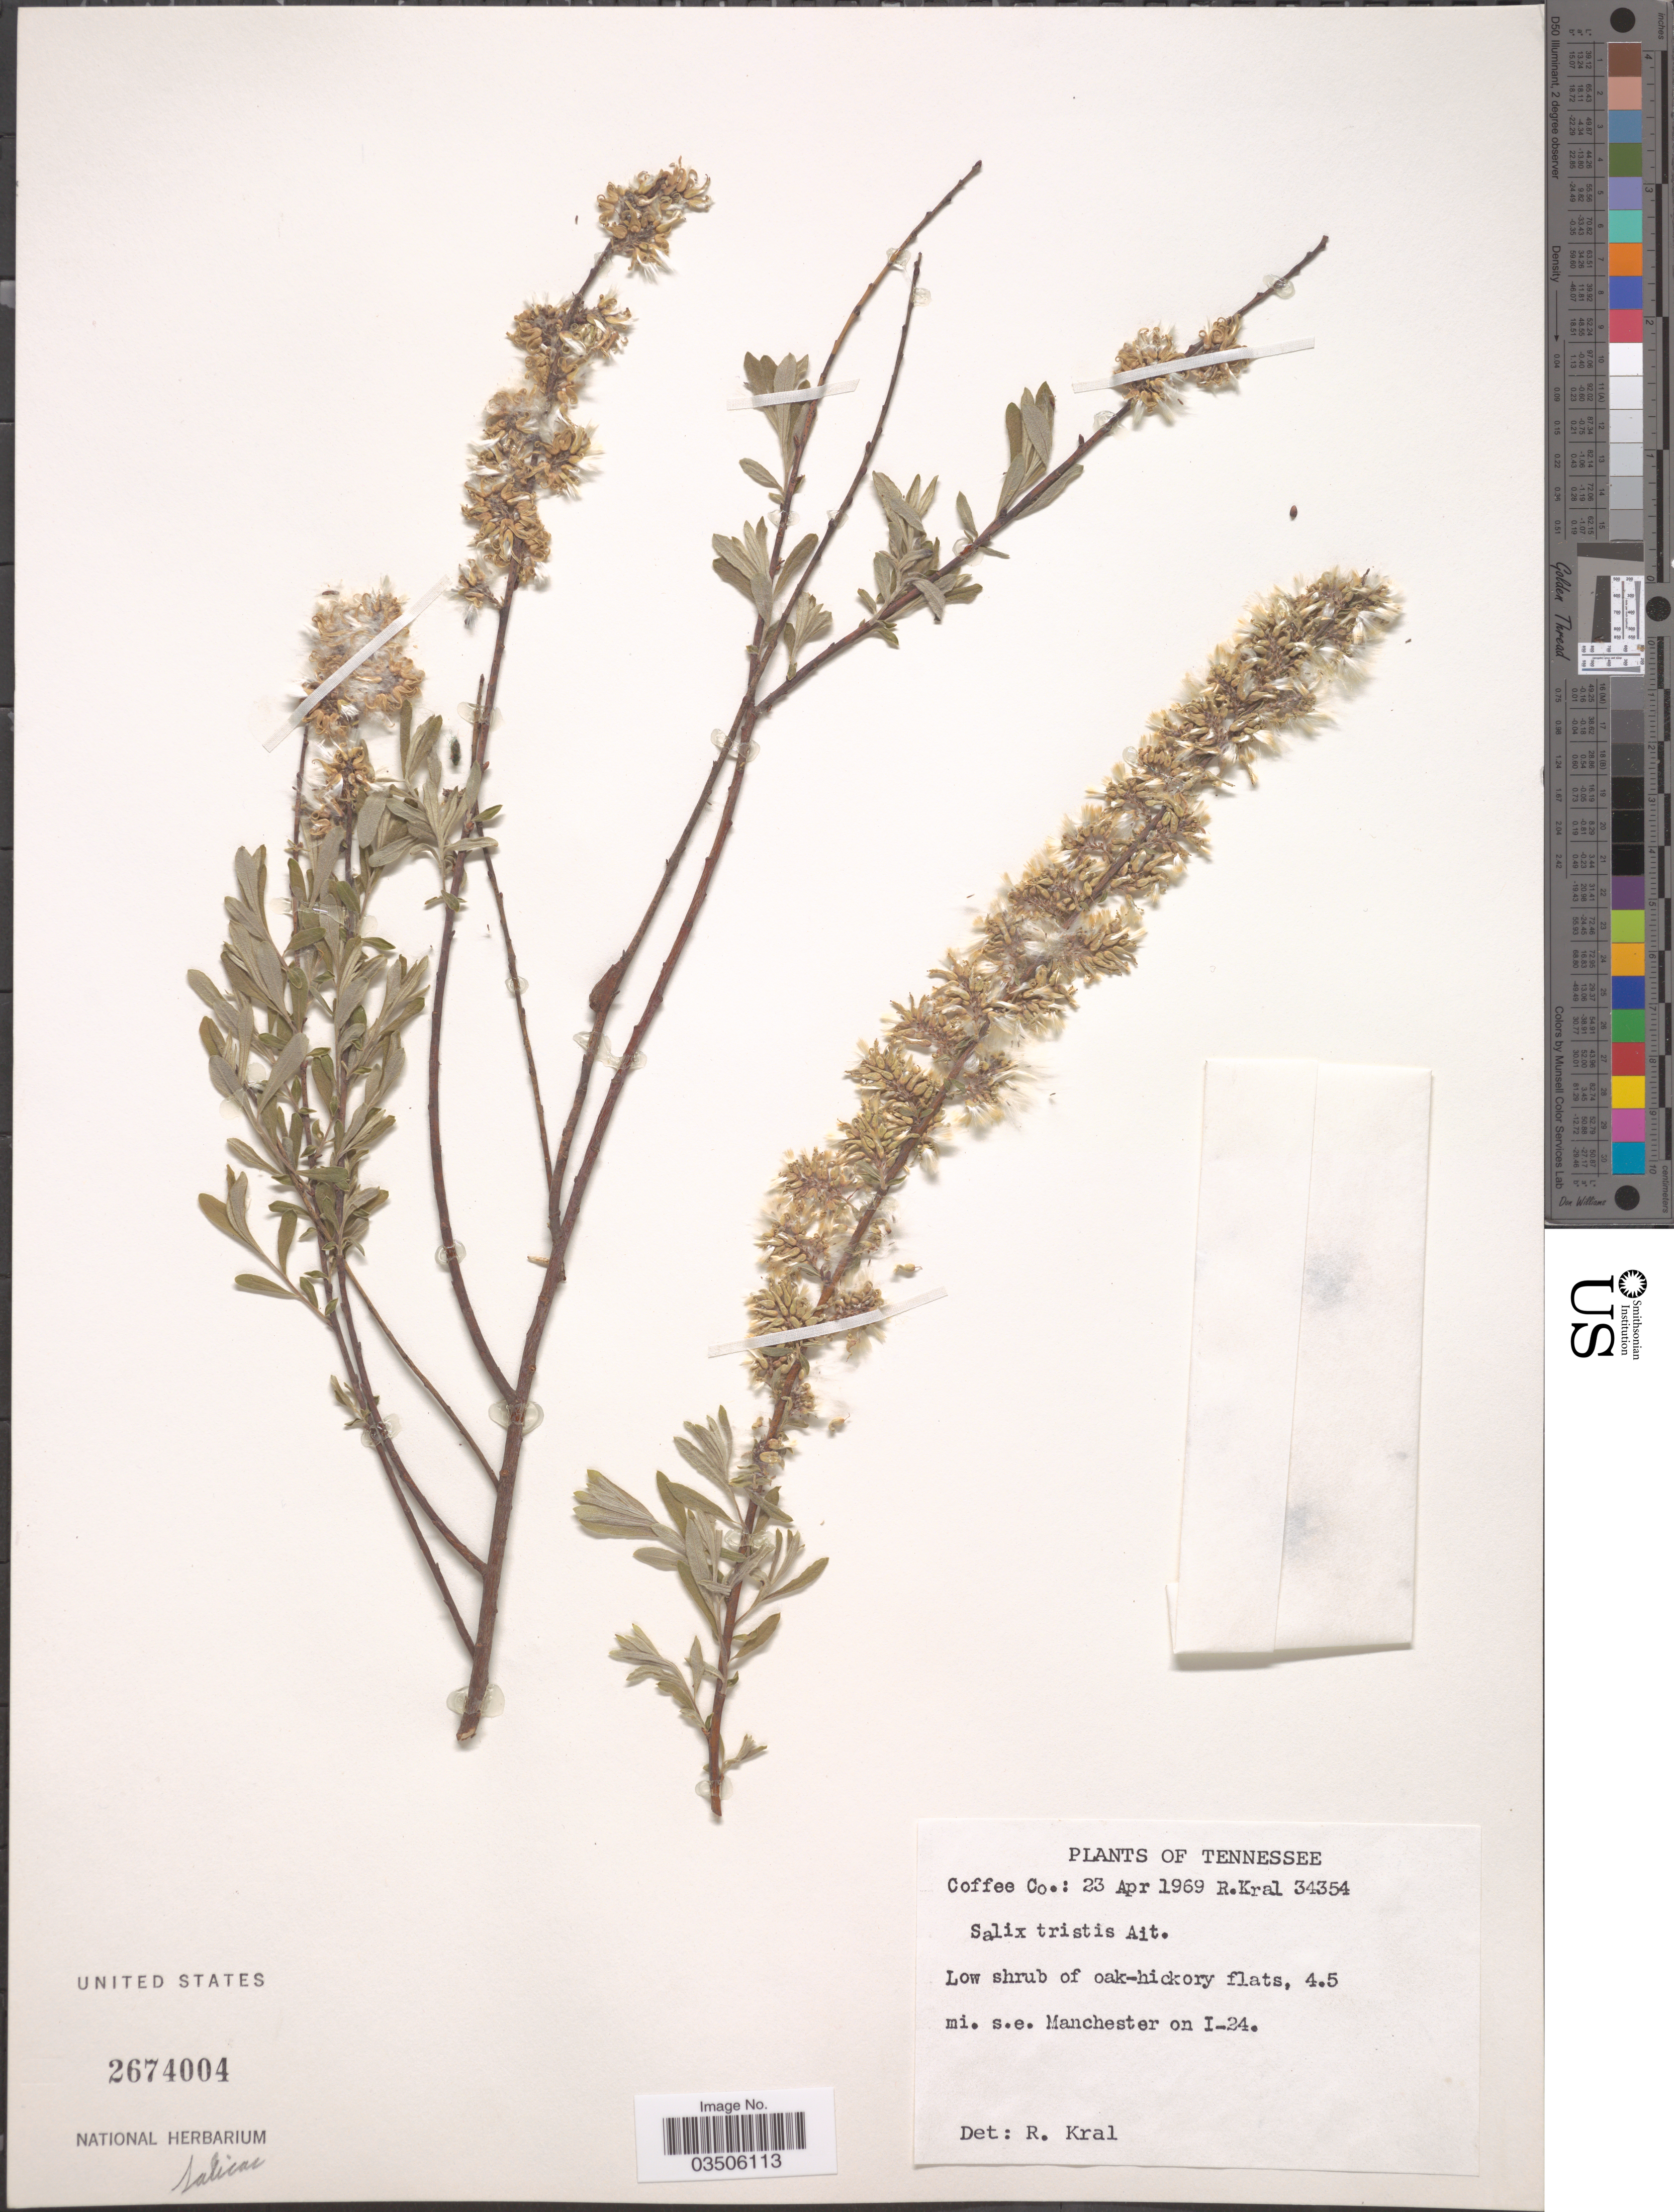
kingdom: Plantae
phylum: Tracheophyta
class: Magnoliopsida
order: Malpighiales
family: Salicaceae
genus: Salix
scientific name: Salix tristis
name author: Aiton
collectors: R. Kral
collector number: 34354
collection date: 1969-04-23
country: United States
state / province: Tennessee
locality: Coffee Co. 4.5 mi. s.e. Manchester on I-24.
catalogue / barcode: US 2674004